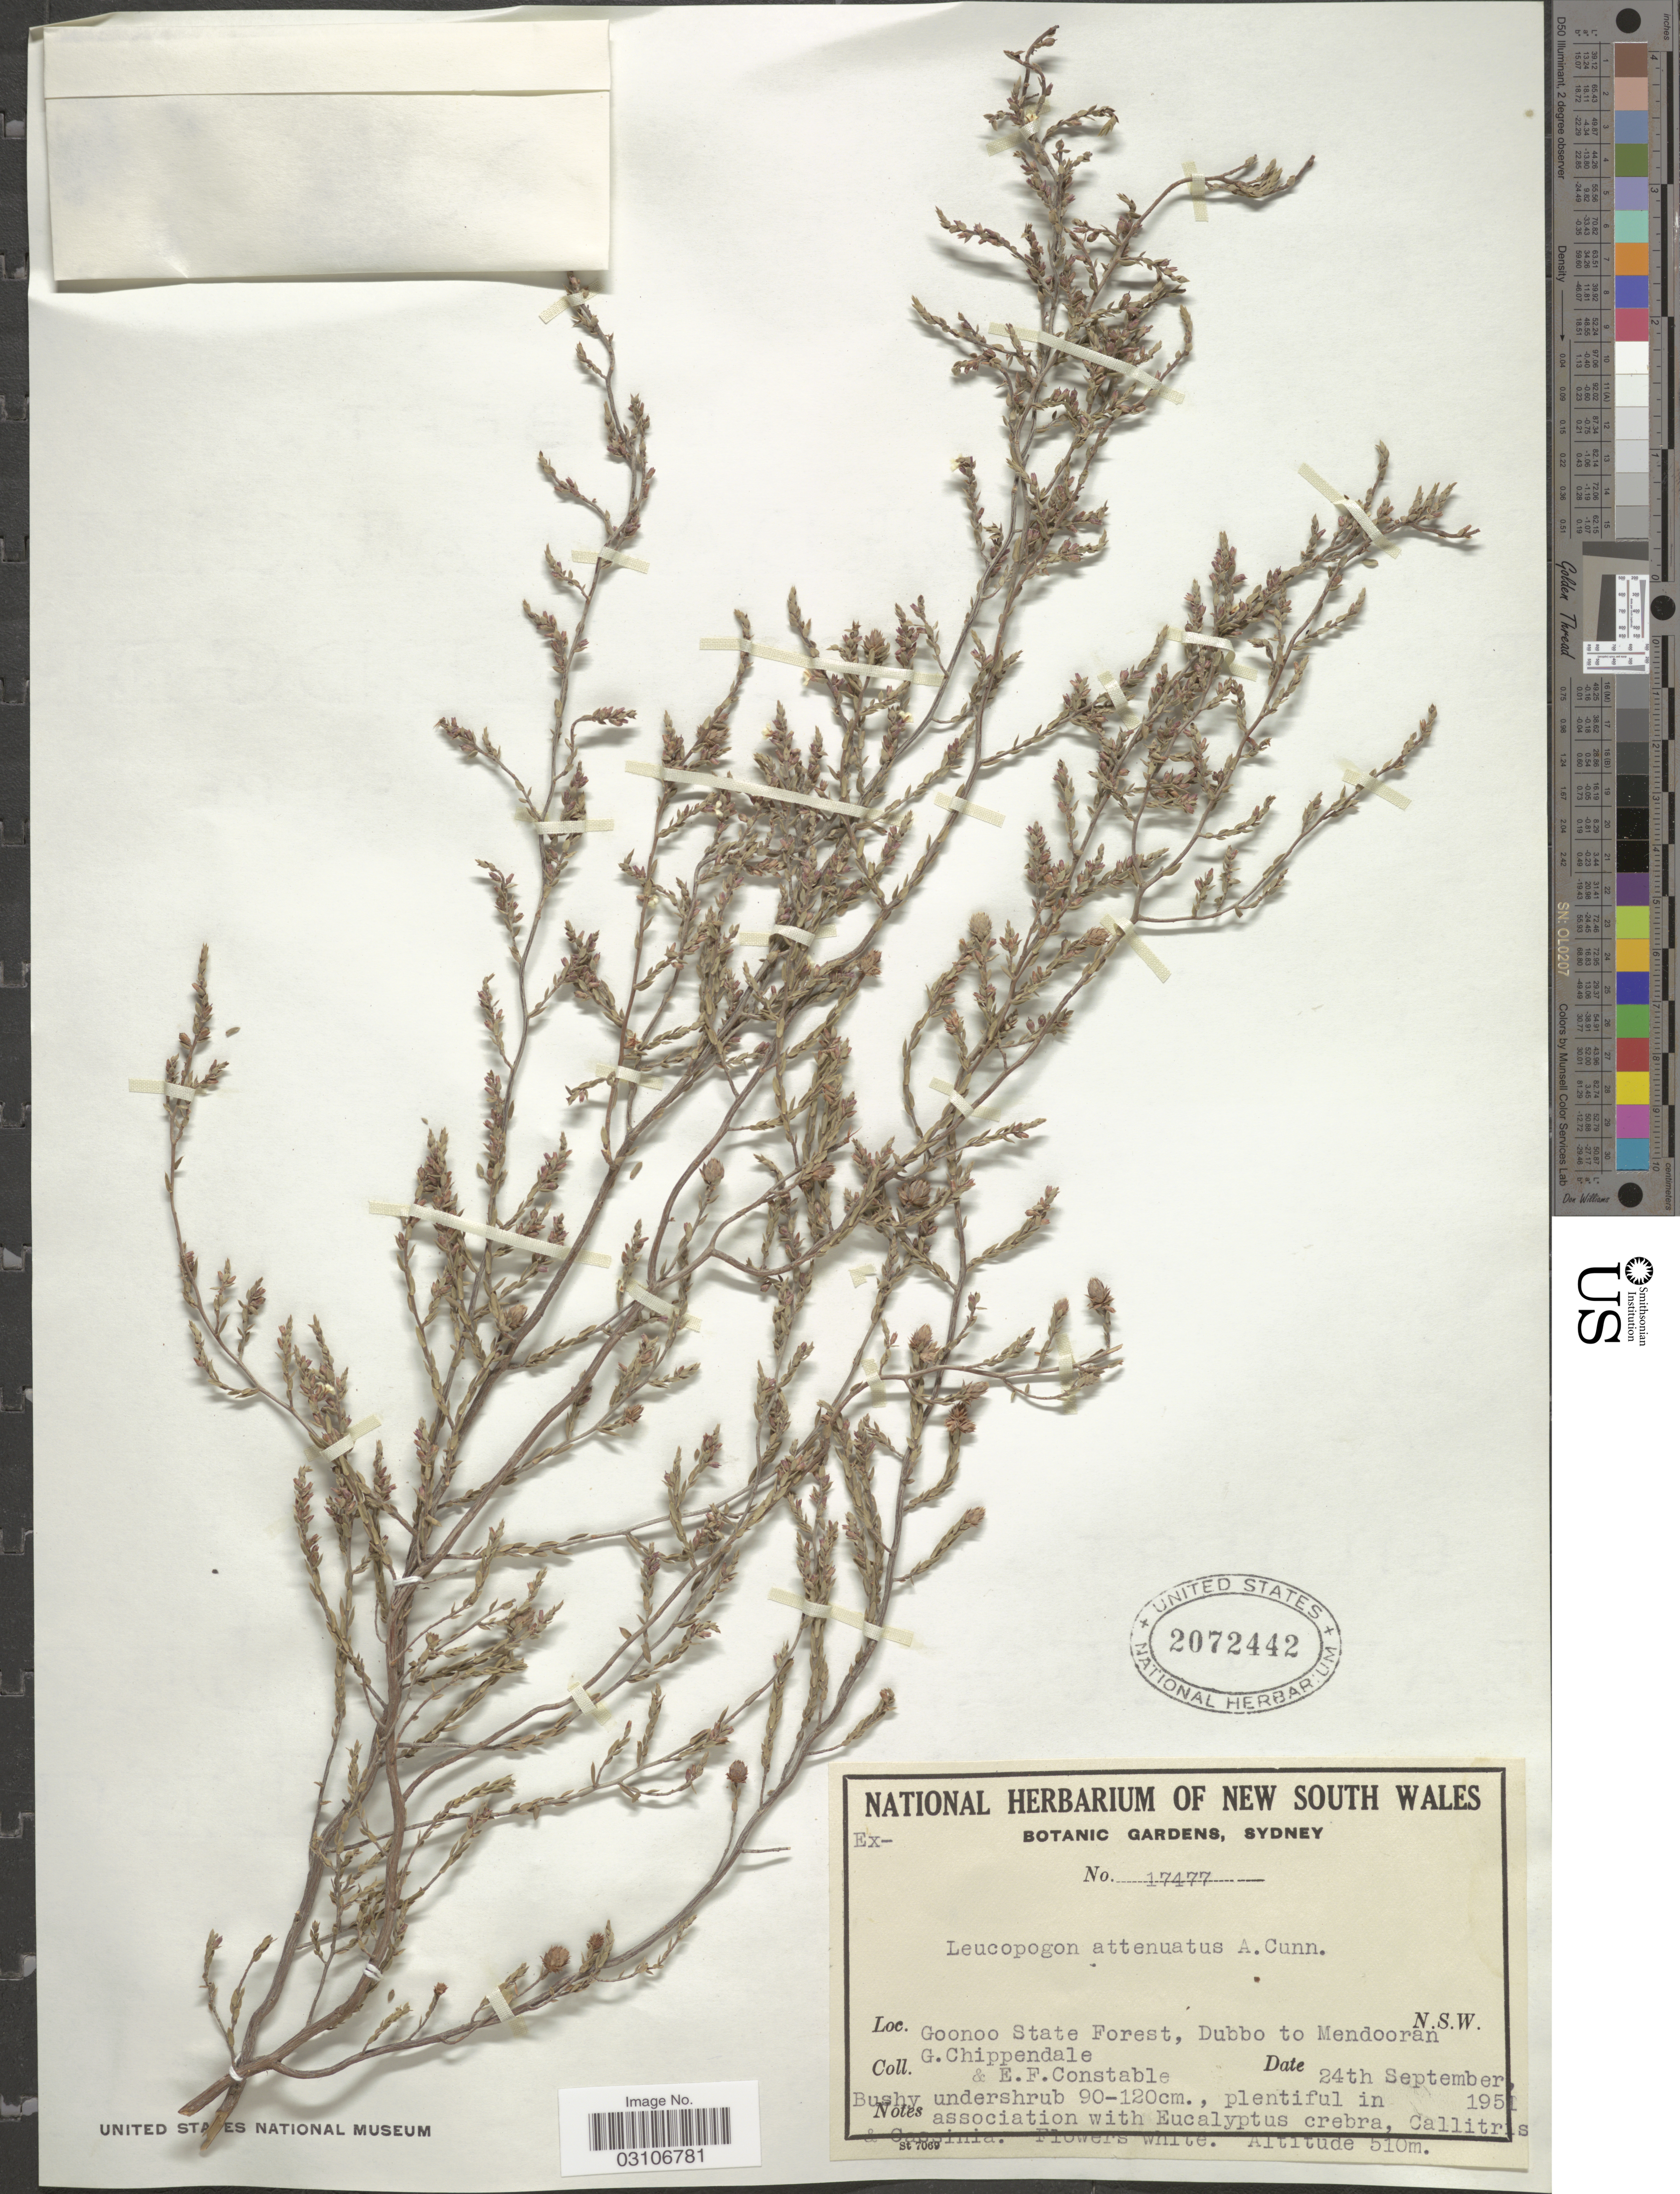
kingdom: Plantae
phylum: Tracheophyta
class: Magnoliopsida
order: Ericales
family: Ericaceae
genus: Leucopogon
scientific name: Leucopogon attenuatus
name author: A. Cunn.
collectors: G. Chippendale & E. F. Constable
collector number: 17477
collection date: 1951-09-24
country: Australia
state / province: New South Wales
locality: Goonoo State Forest, Dubbo to Mendooran.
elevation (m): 510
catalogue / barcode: US 2072442